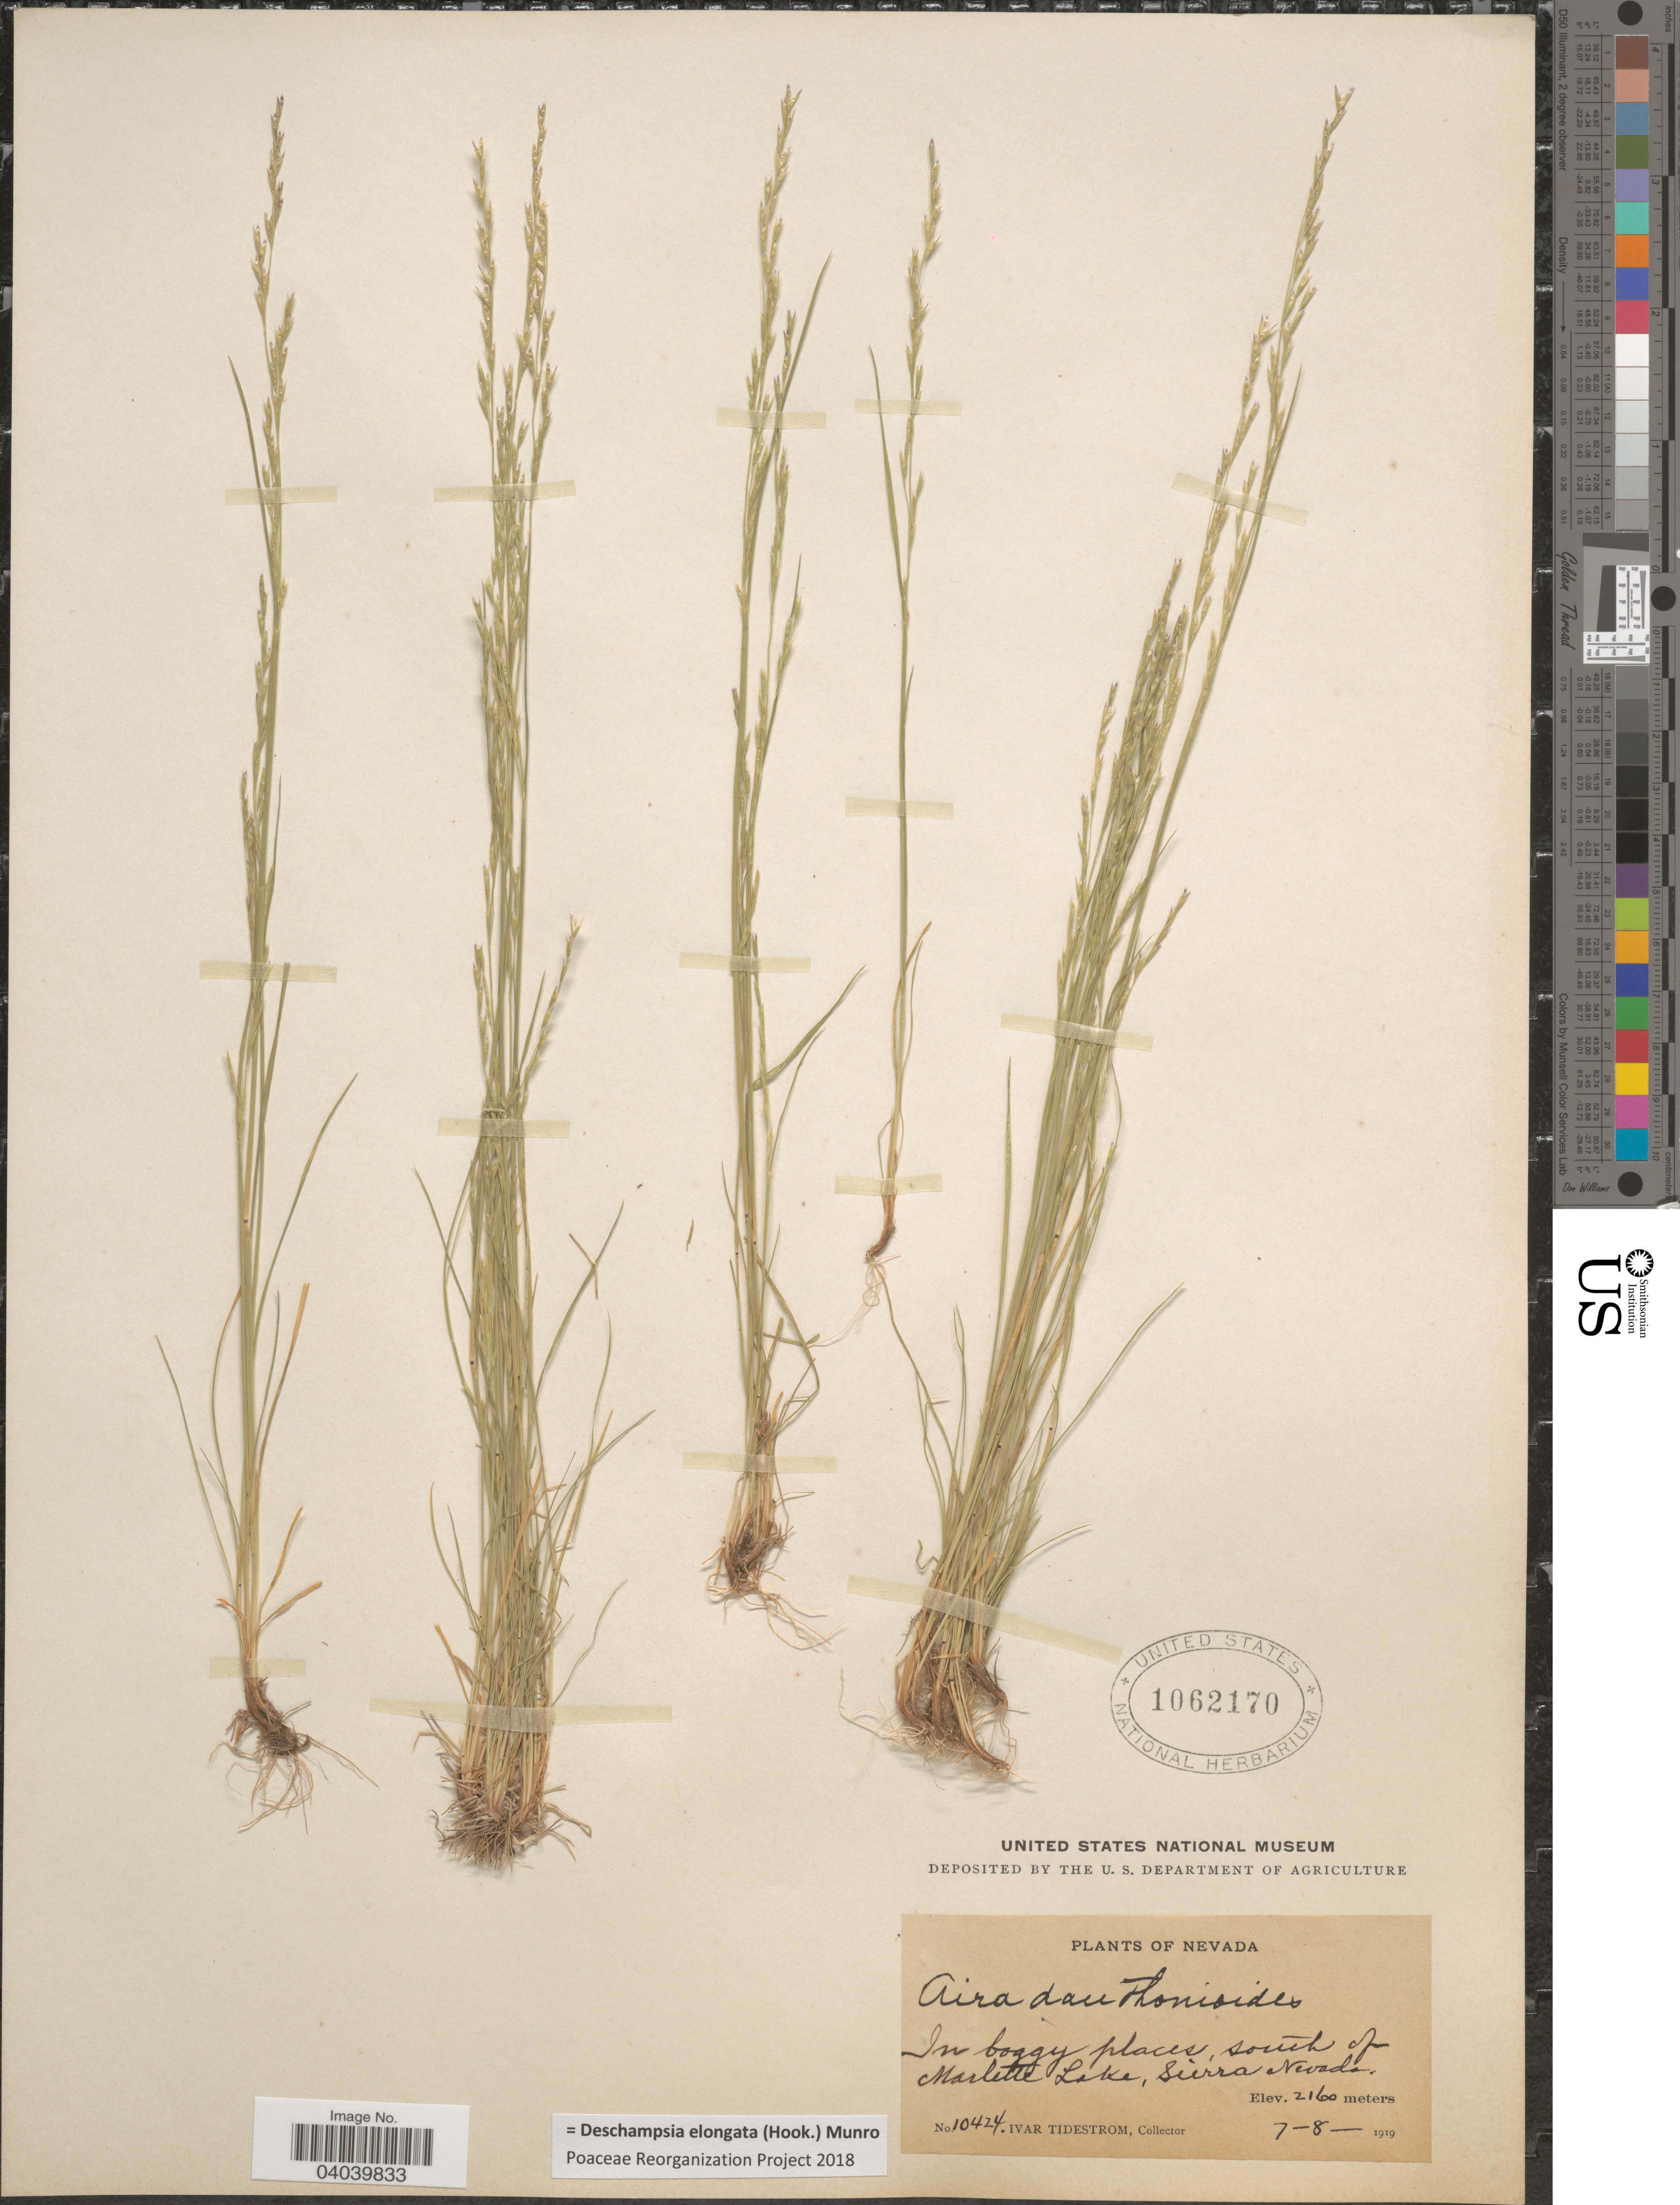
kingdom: Plantae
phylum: Tracheophyta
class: Liliopsida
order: Poales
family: Poaceae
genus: Deschampsia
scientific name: Deschampsia elongata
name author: (Hook.) Munro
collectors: I. F. Tidestrom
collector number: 10424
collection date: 1919-07-08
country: United States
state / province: Nevada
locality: In boggy places, south of Marlette Lake, Sierra Nevada.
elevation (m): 2160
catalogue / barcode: US 1062170